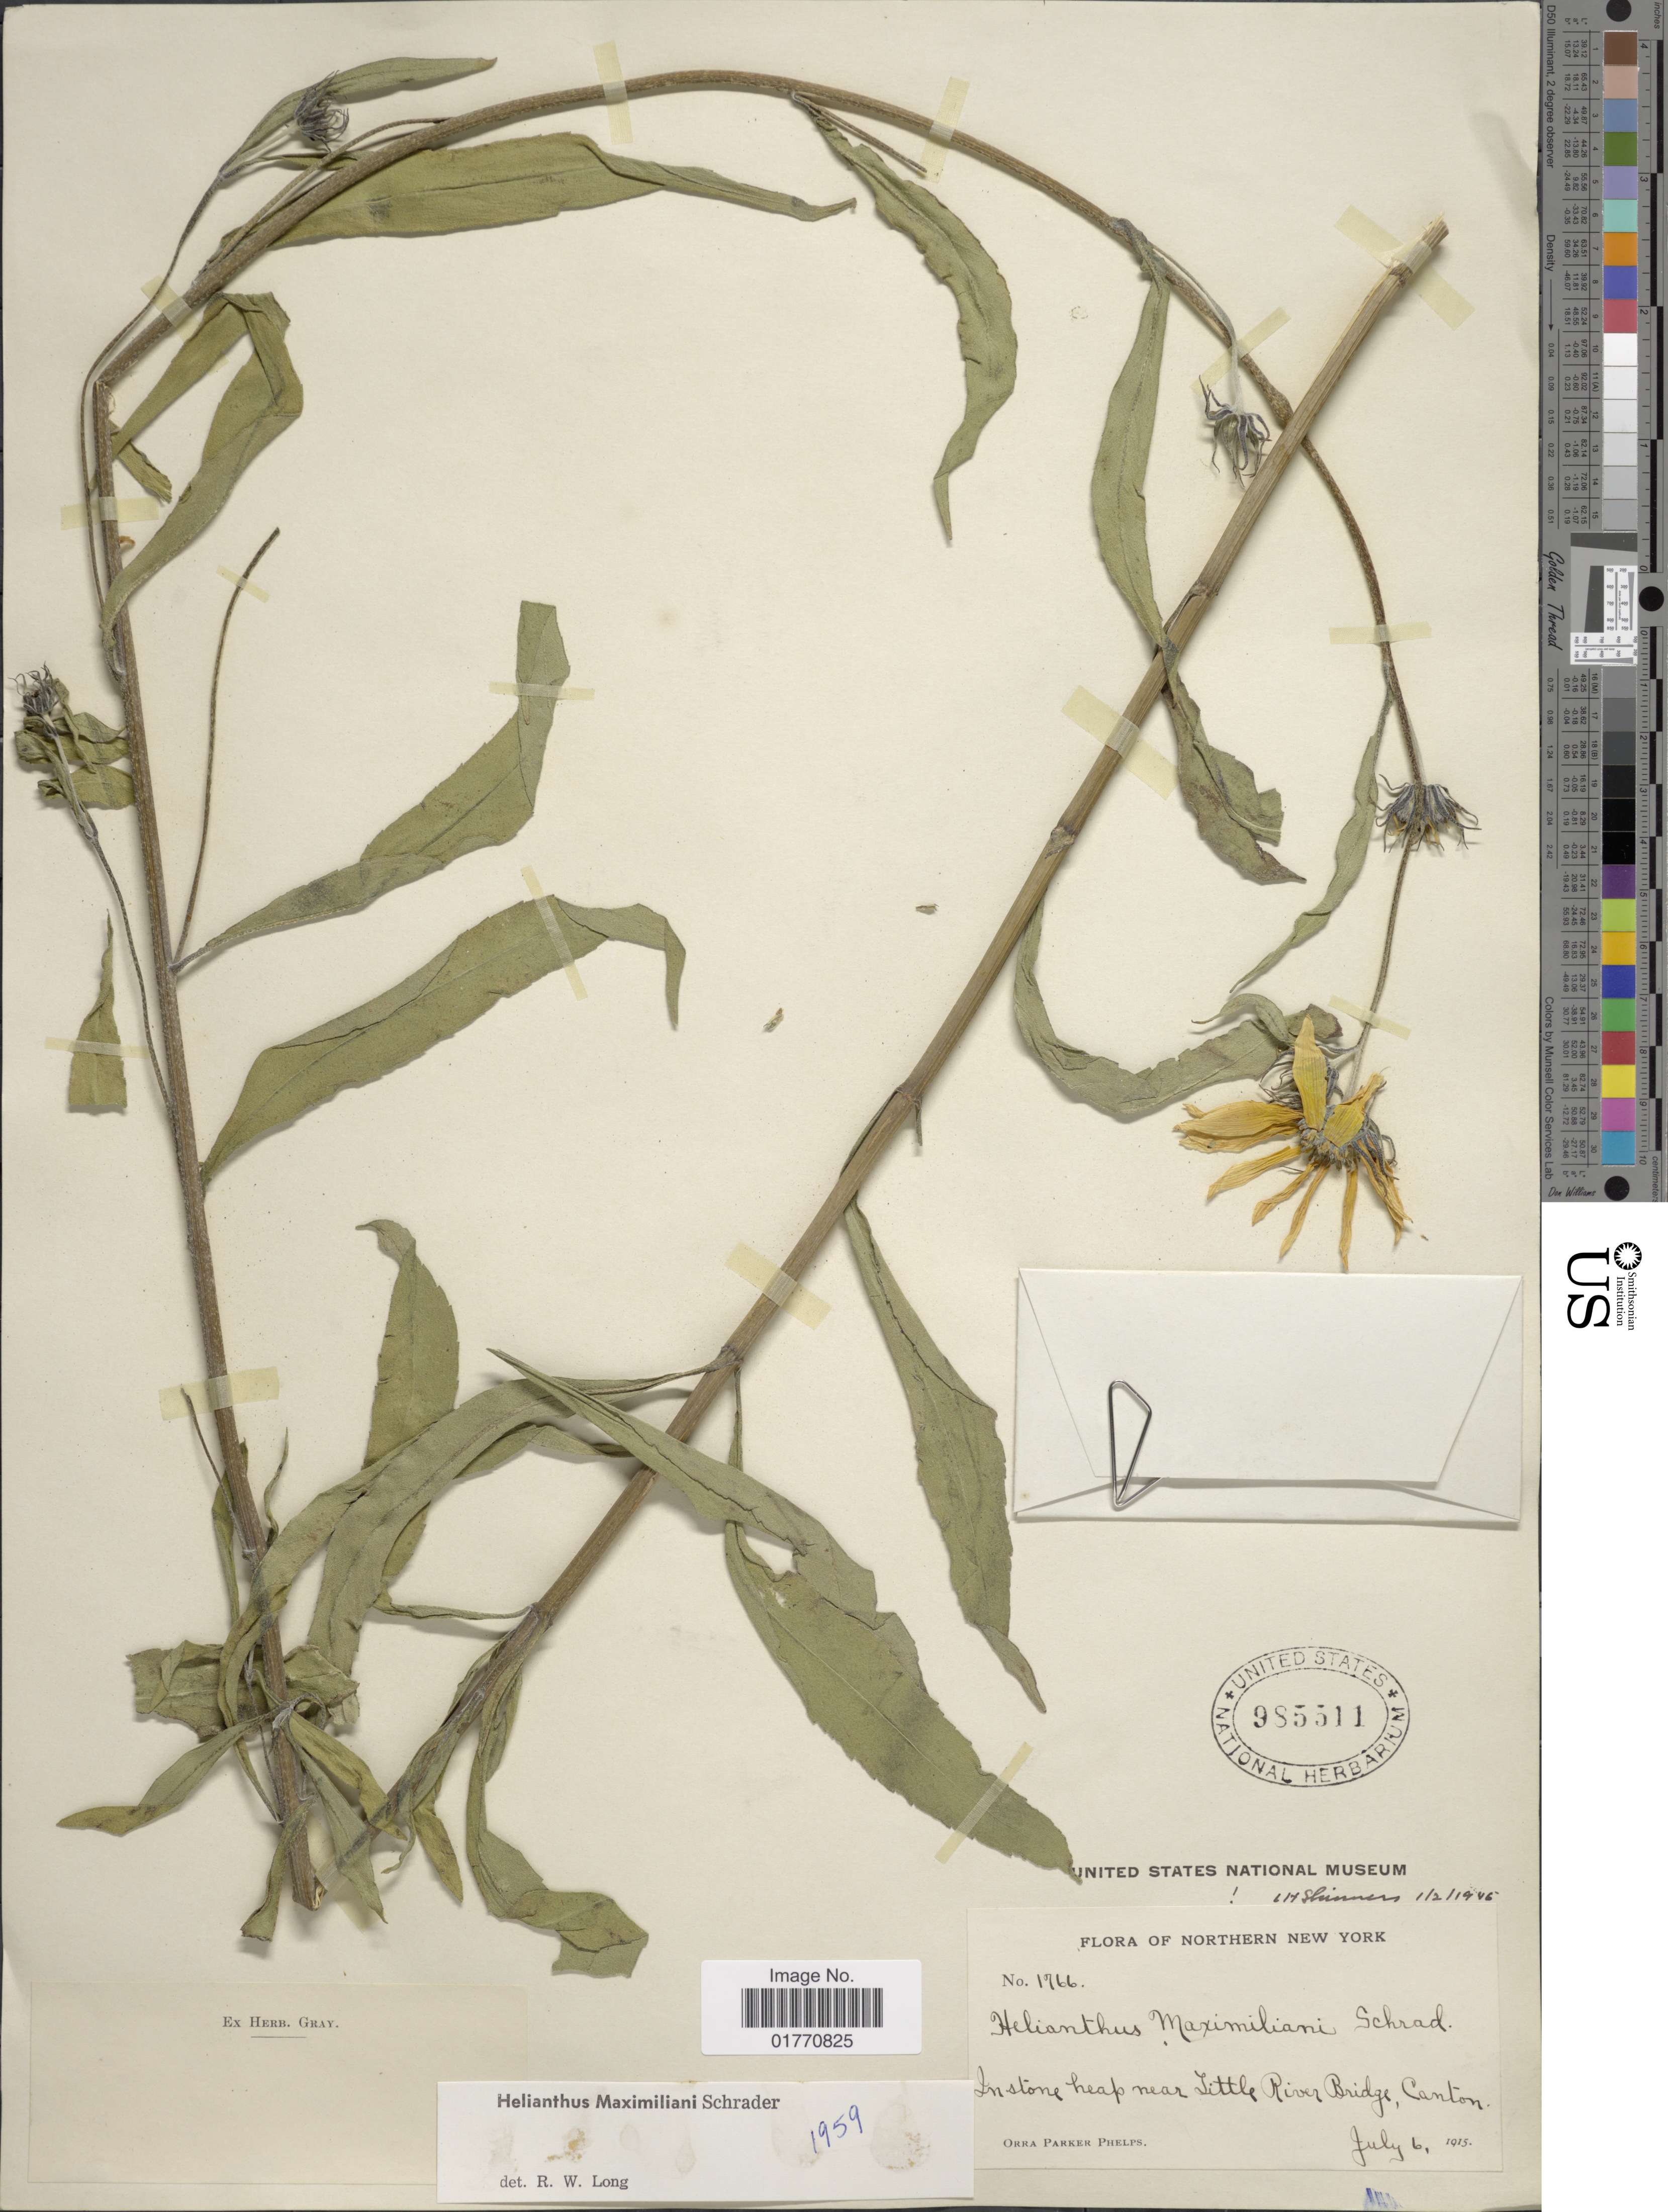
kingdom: Plantae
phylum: Tracheophyta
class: Magnoliopsida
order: Asterales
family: Asteraceae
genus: Helianthus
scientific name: Helianthus maximiliani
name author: Schrad.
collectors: O. P. Phelps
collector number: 1766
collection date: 1915-07-06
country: United States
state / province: New York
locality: Northeastern New York, in stone heap near little River Bridge, Canton.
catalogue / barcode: US 985511